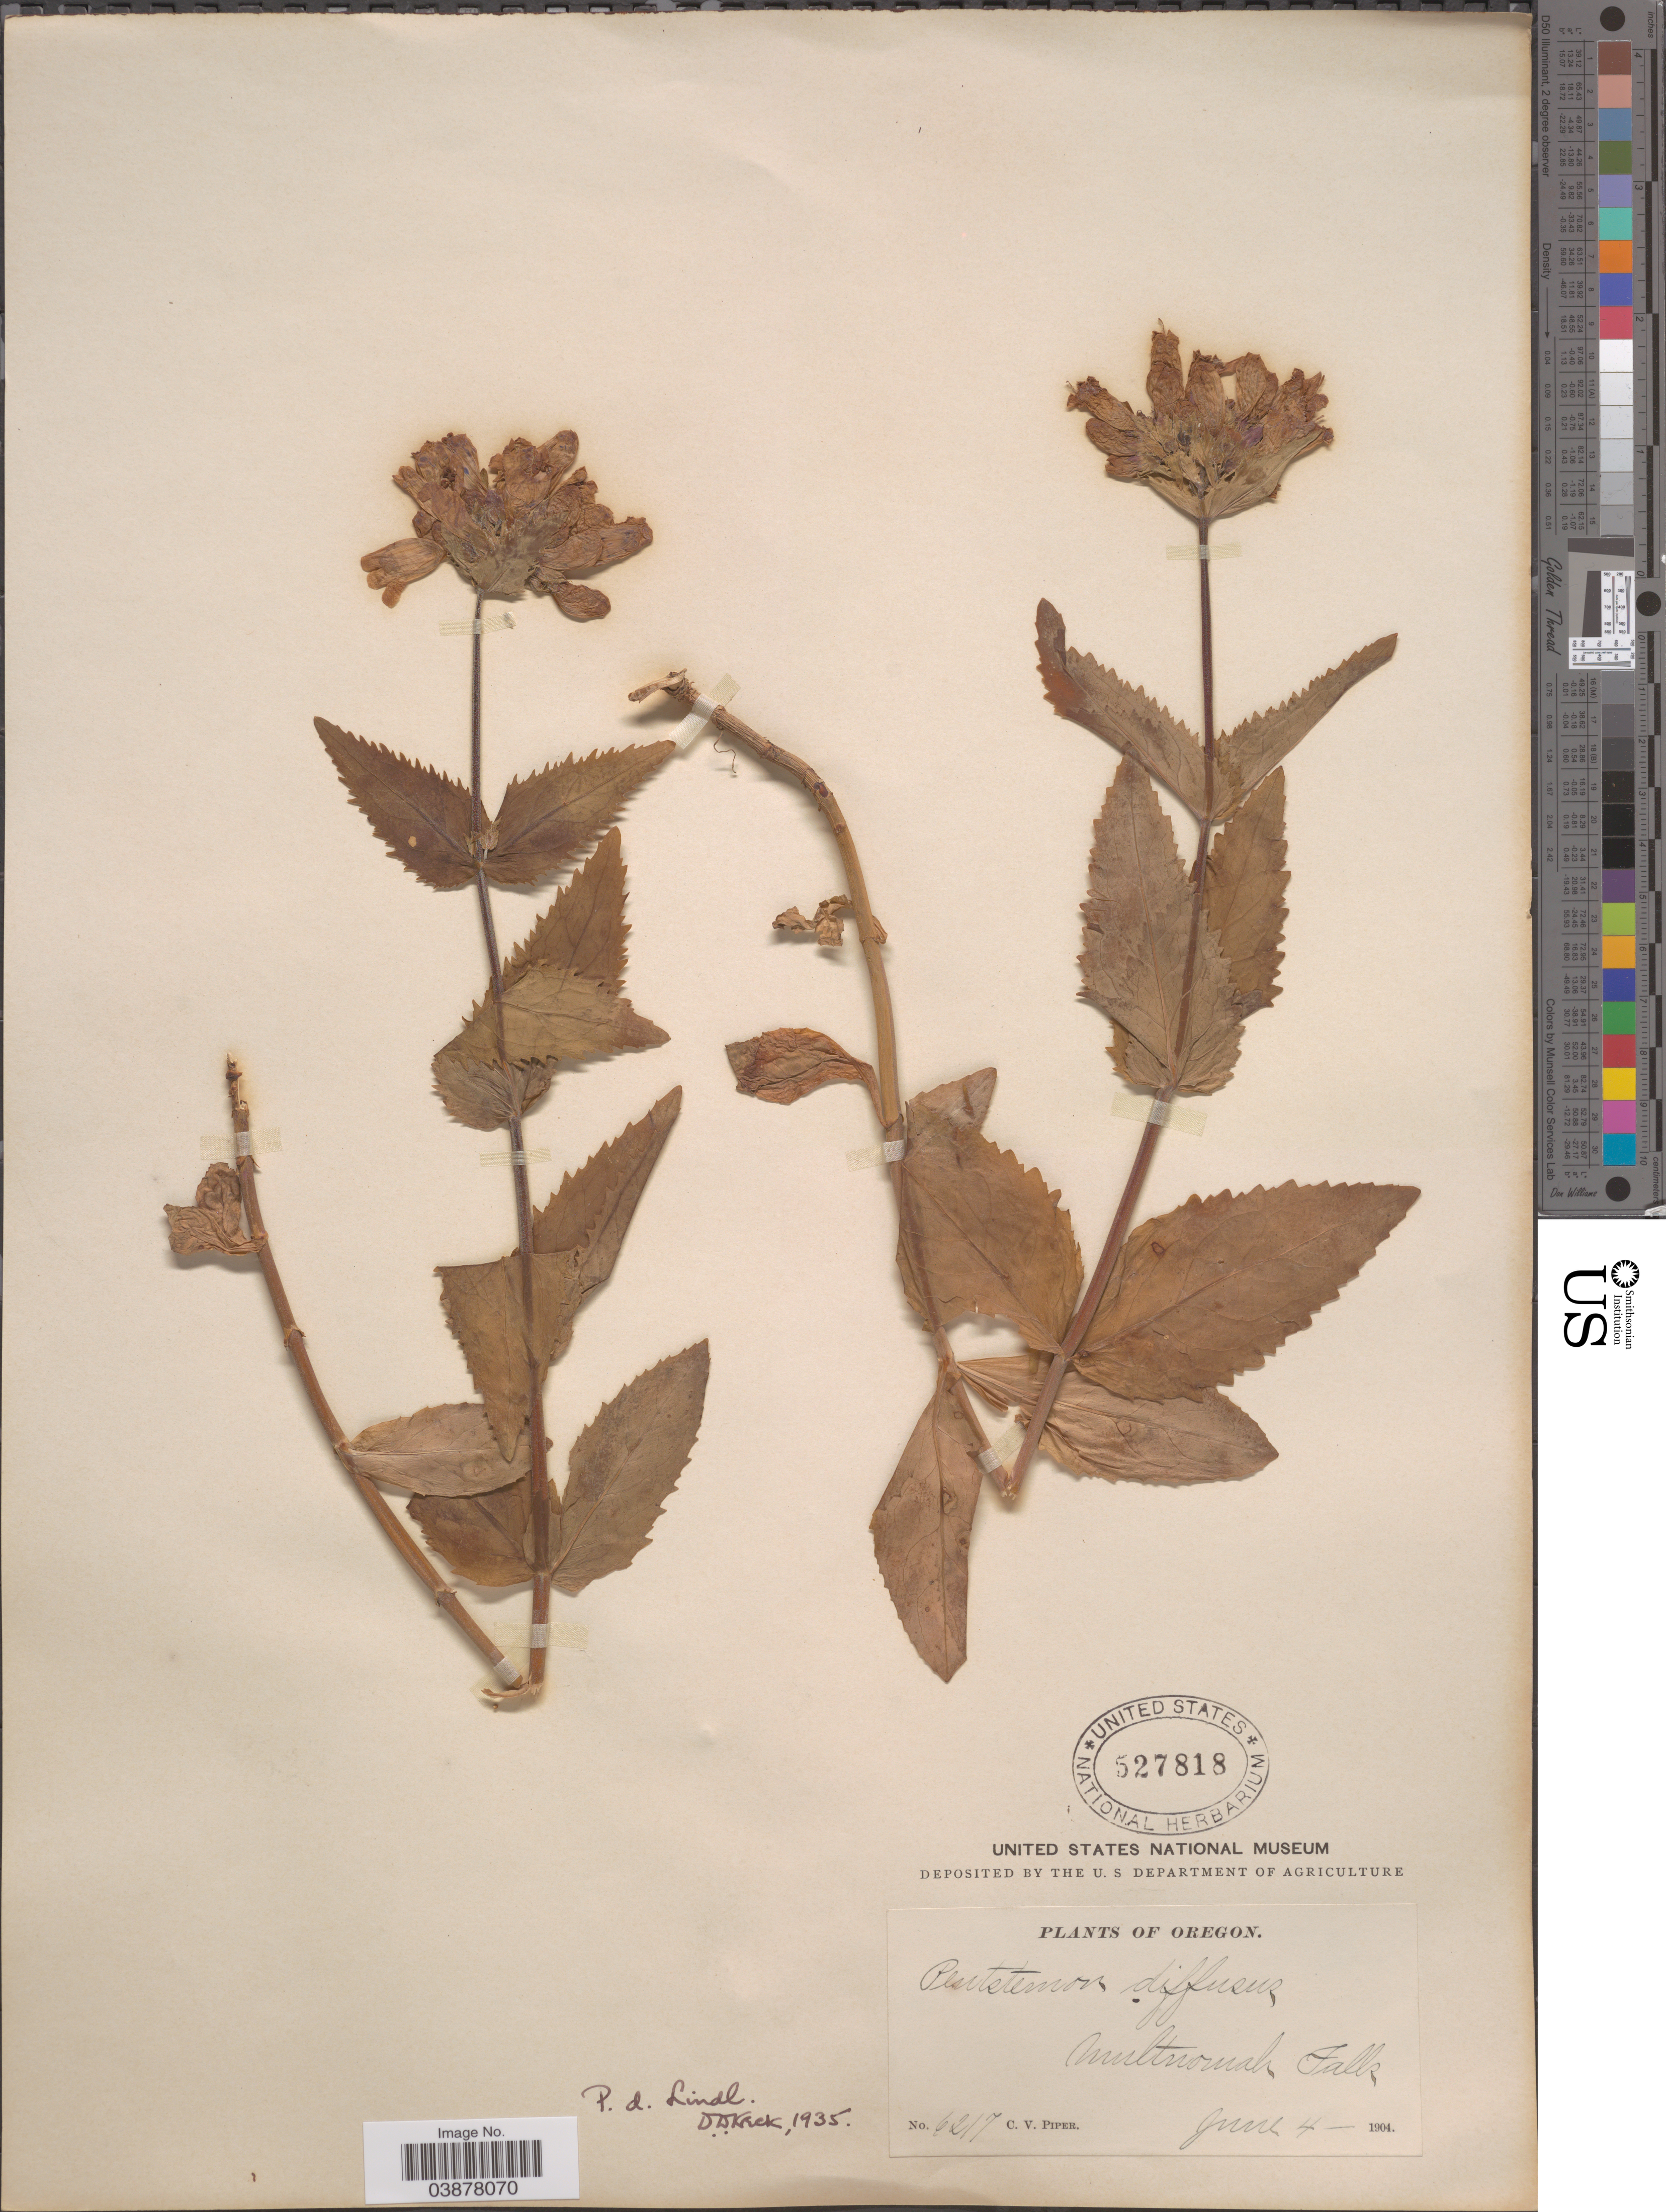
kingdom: Plantae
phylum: Tracheophyta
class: Magnoliopsida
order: Lamiales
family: Plantaginaceae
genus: Penstemon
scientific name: Penstemon serrulatus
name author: Menzies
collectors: C. V. Piper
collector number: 6217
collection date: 1904-06-04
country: United States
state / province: Oregon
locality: Multnomah Falls.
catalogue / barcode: US 527818